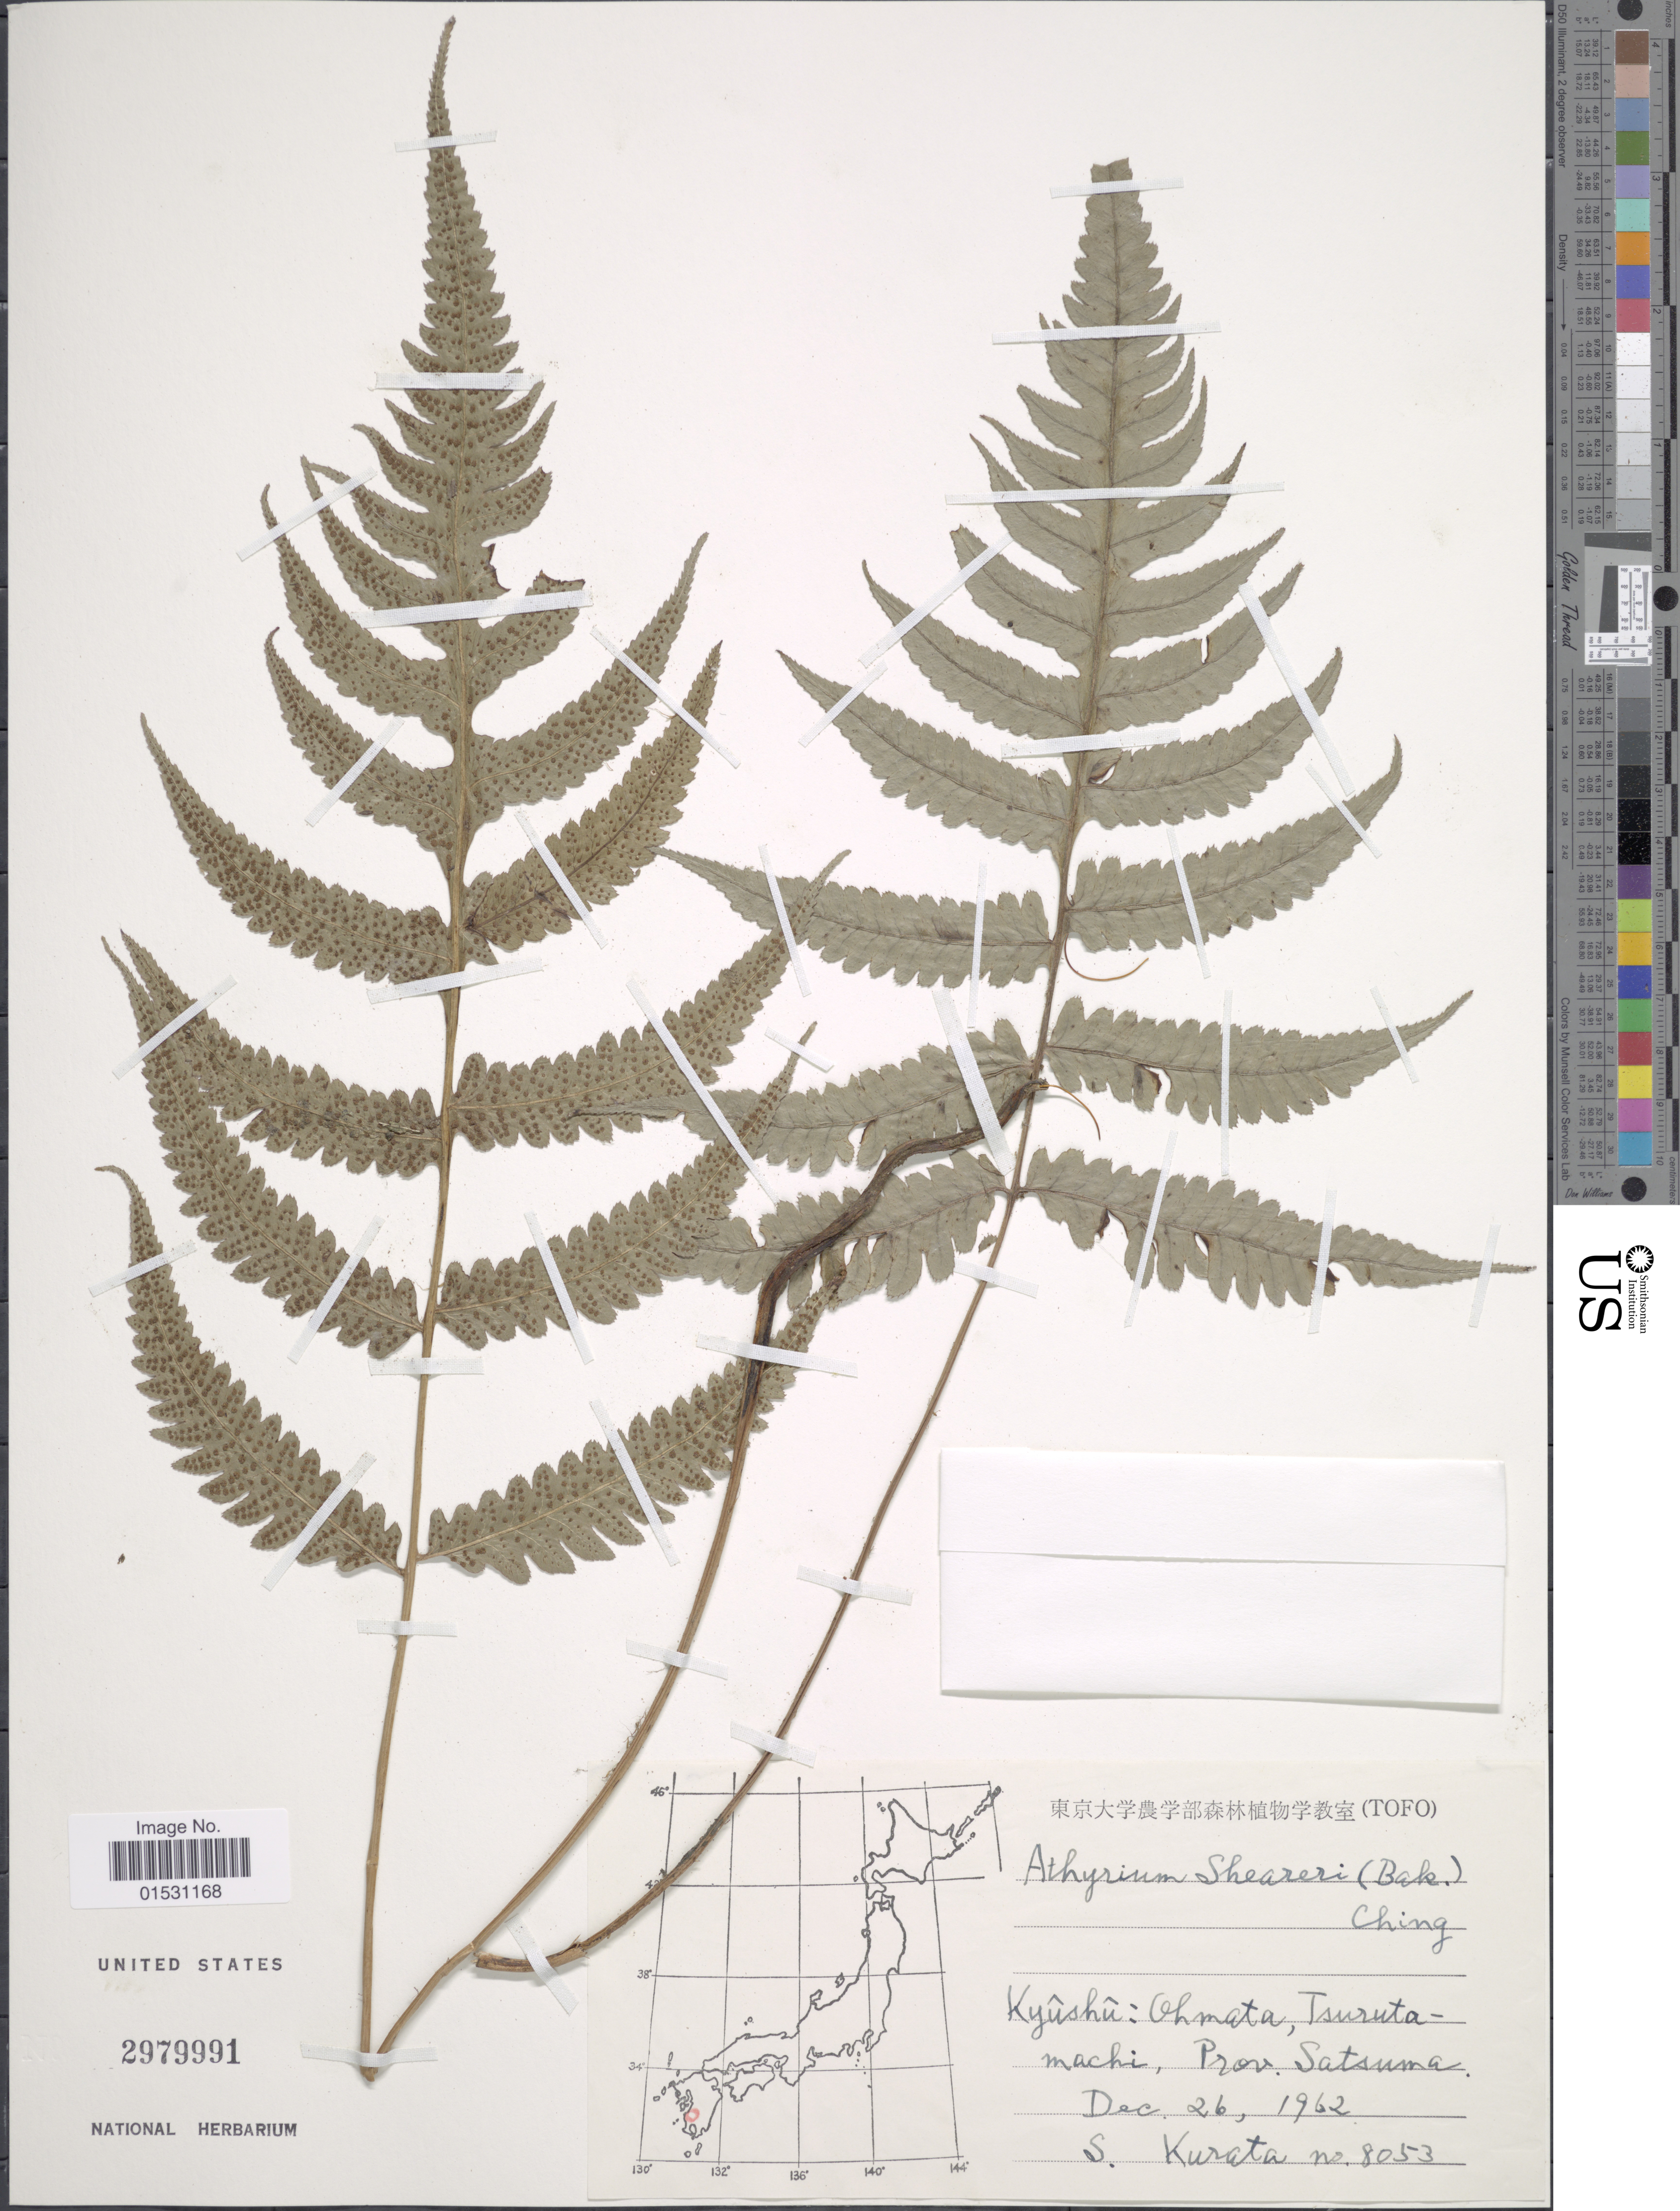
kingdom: Plantae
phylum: Tracheophyta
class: Polypodiopsida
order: Polypodiales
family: Athyriaceae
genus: Athyrium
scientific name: Athyrium sheareri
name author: (Baker)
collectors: Sa. Kurata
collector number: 8053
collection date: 1962-12-26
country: Japan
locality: Kyushu: Ohmata, Tsurata-machi, Prov. Satsuma.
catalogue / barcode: US 2979991